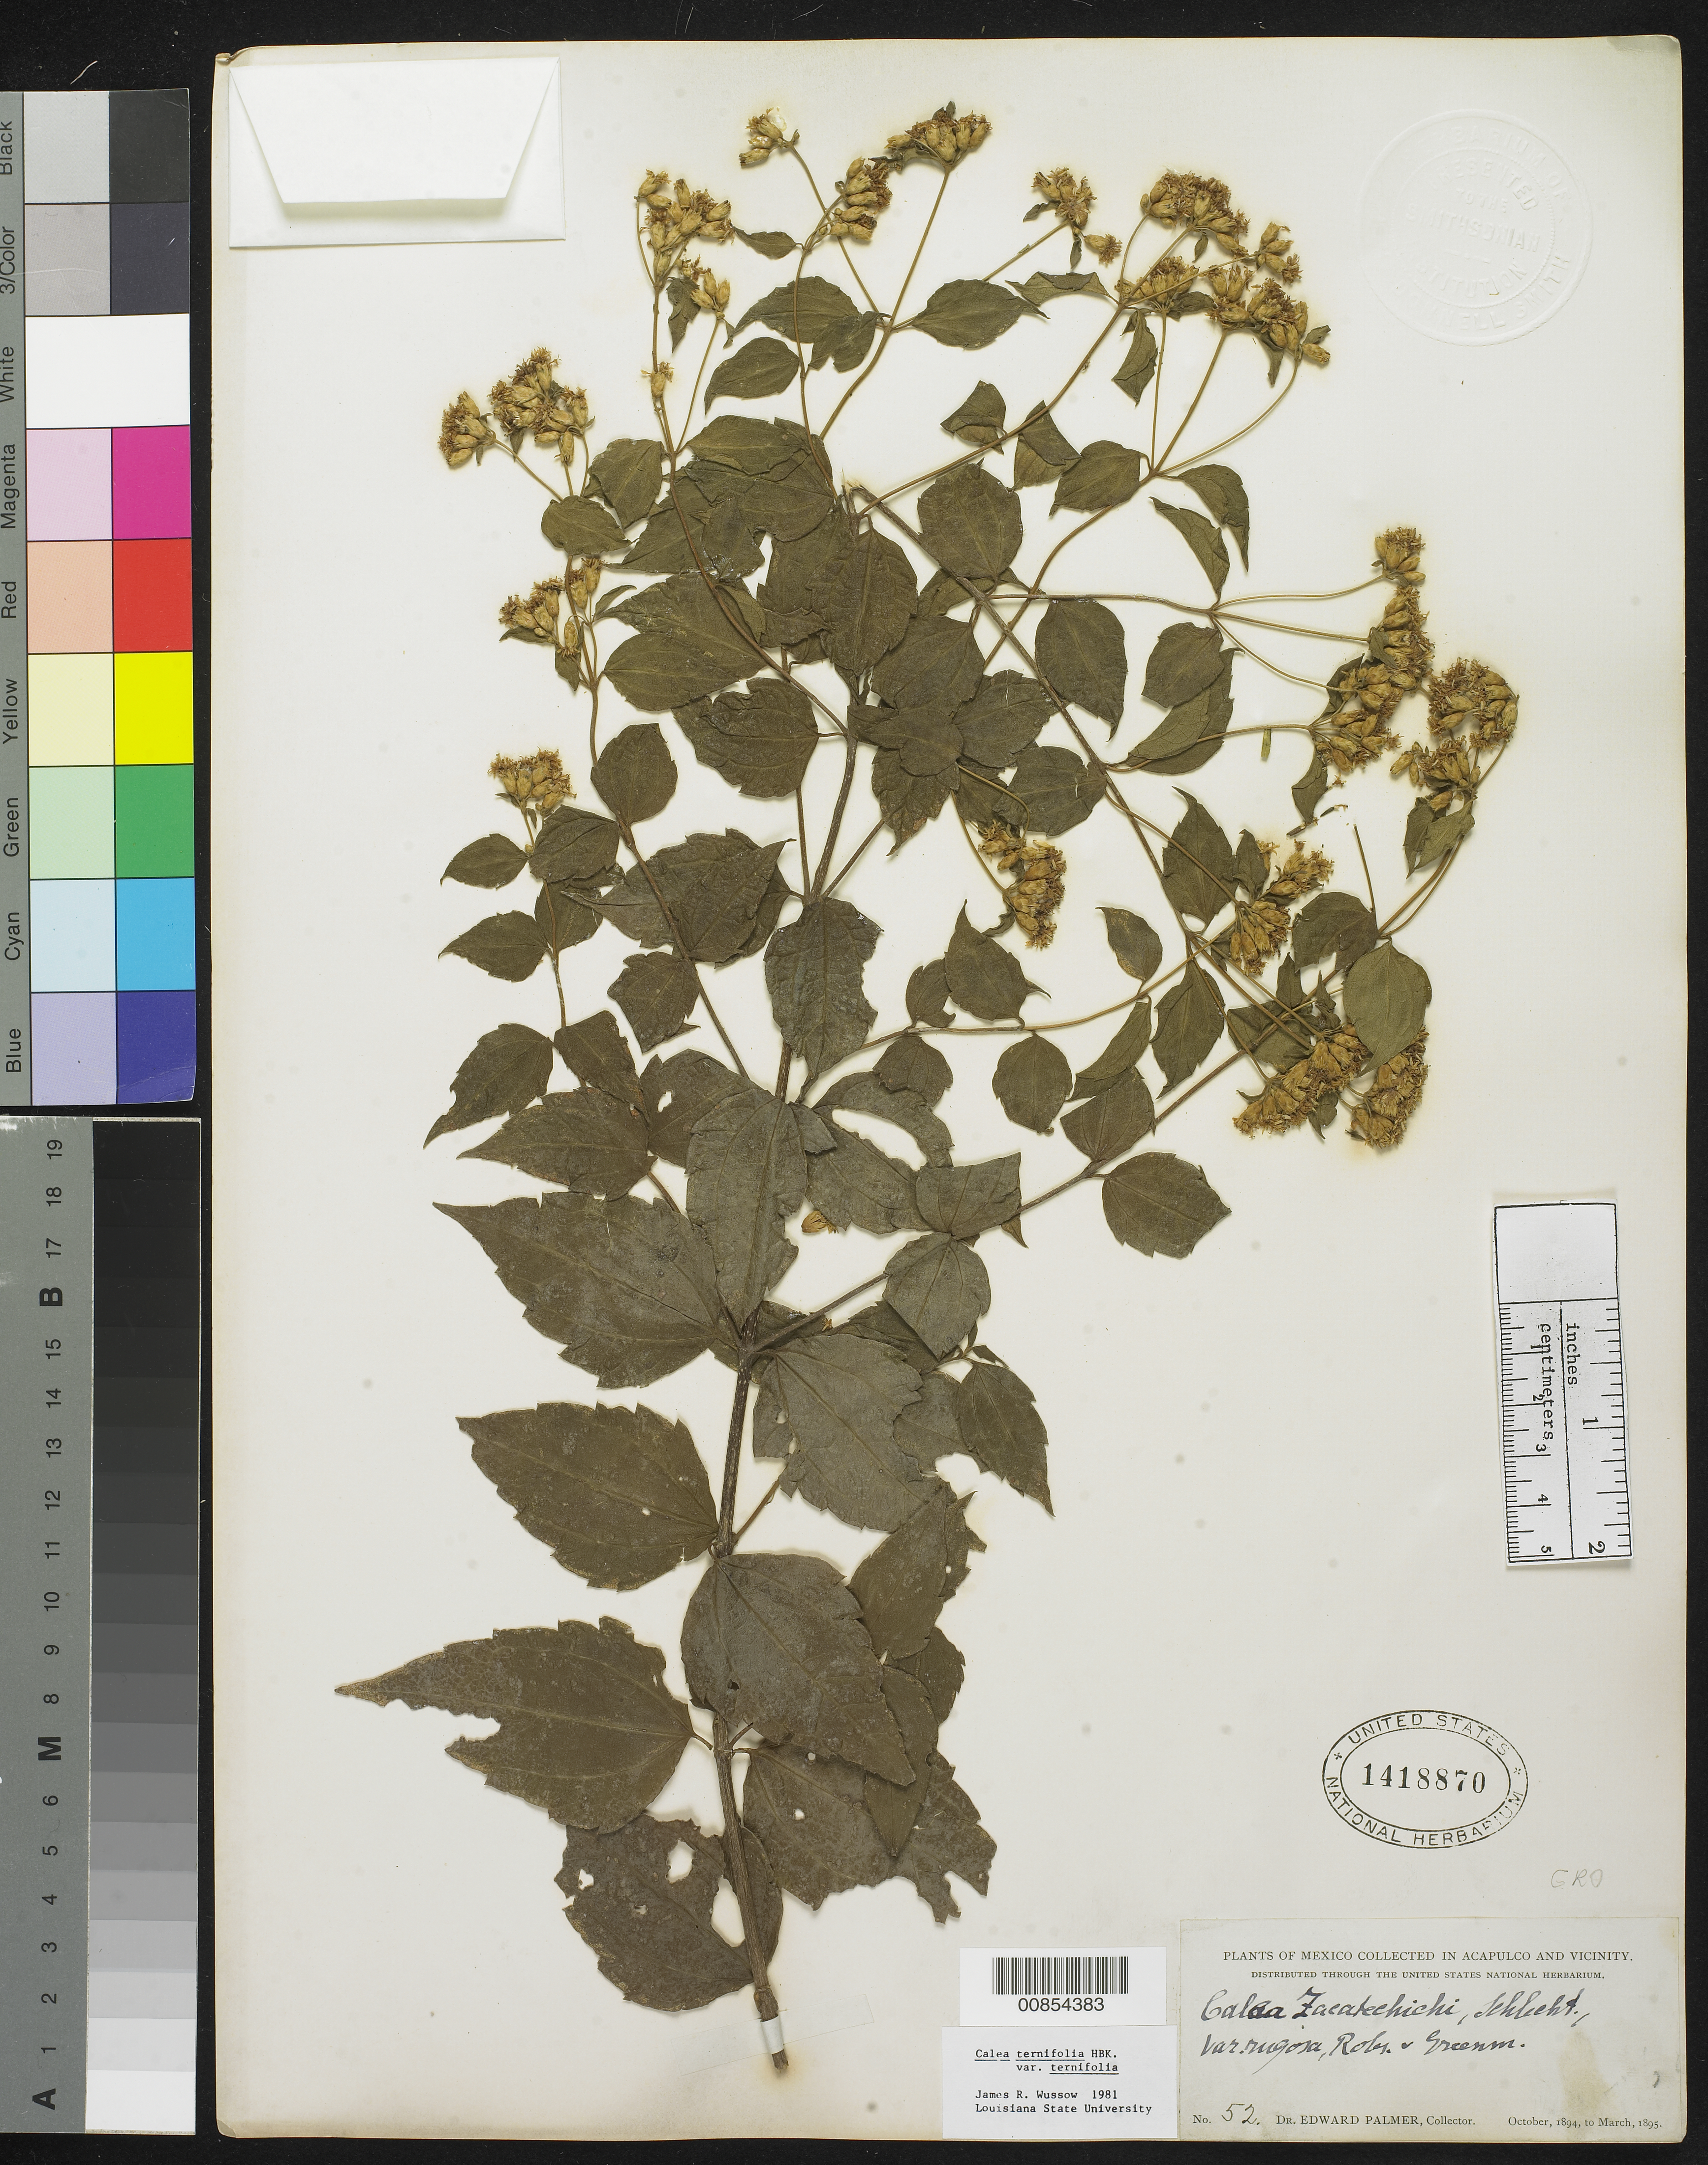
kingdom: Plantae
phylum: Tracheophyta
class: Magnoliopsida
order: Asterales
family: Asteraceae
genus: Calea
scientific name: Calea ternifolia var. ternifolia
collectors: E. Palmer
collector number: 52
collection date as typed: Oct 1894 to -- Mar 1895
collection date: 1894-10/1895-03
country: Mexico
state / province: Guerrero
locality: Acapulco, Guerrero and vicinity.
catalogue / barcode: US 1418870